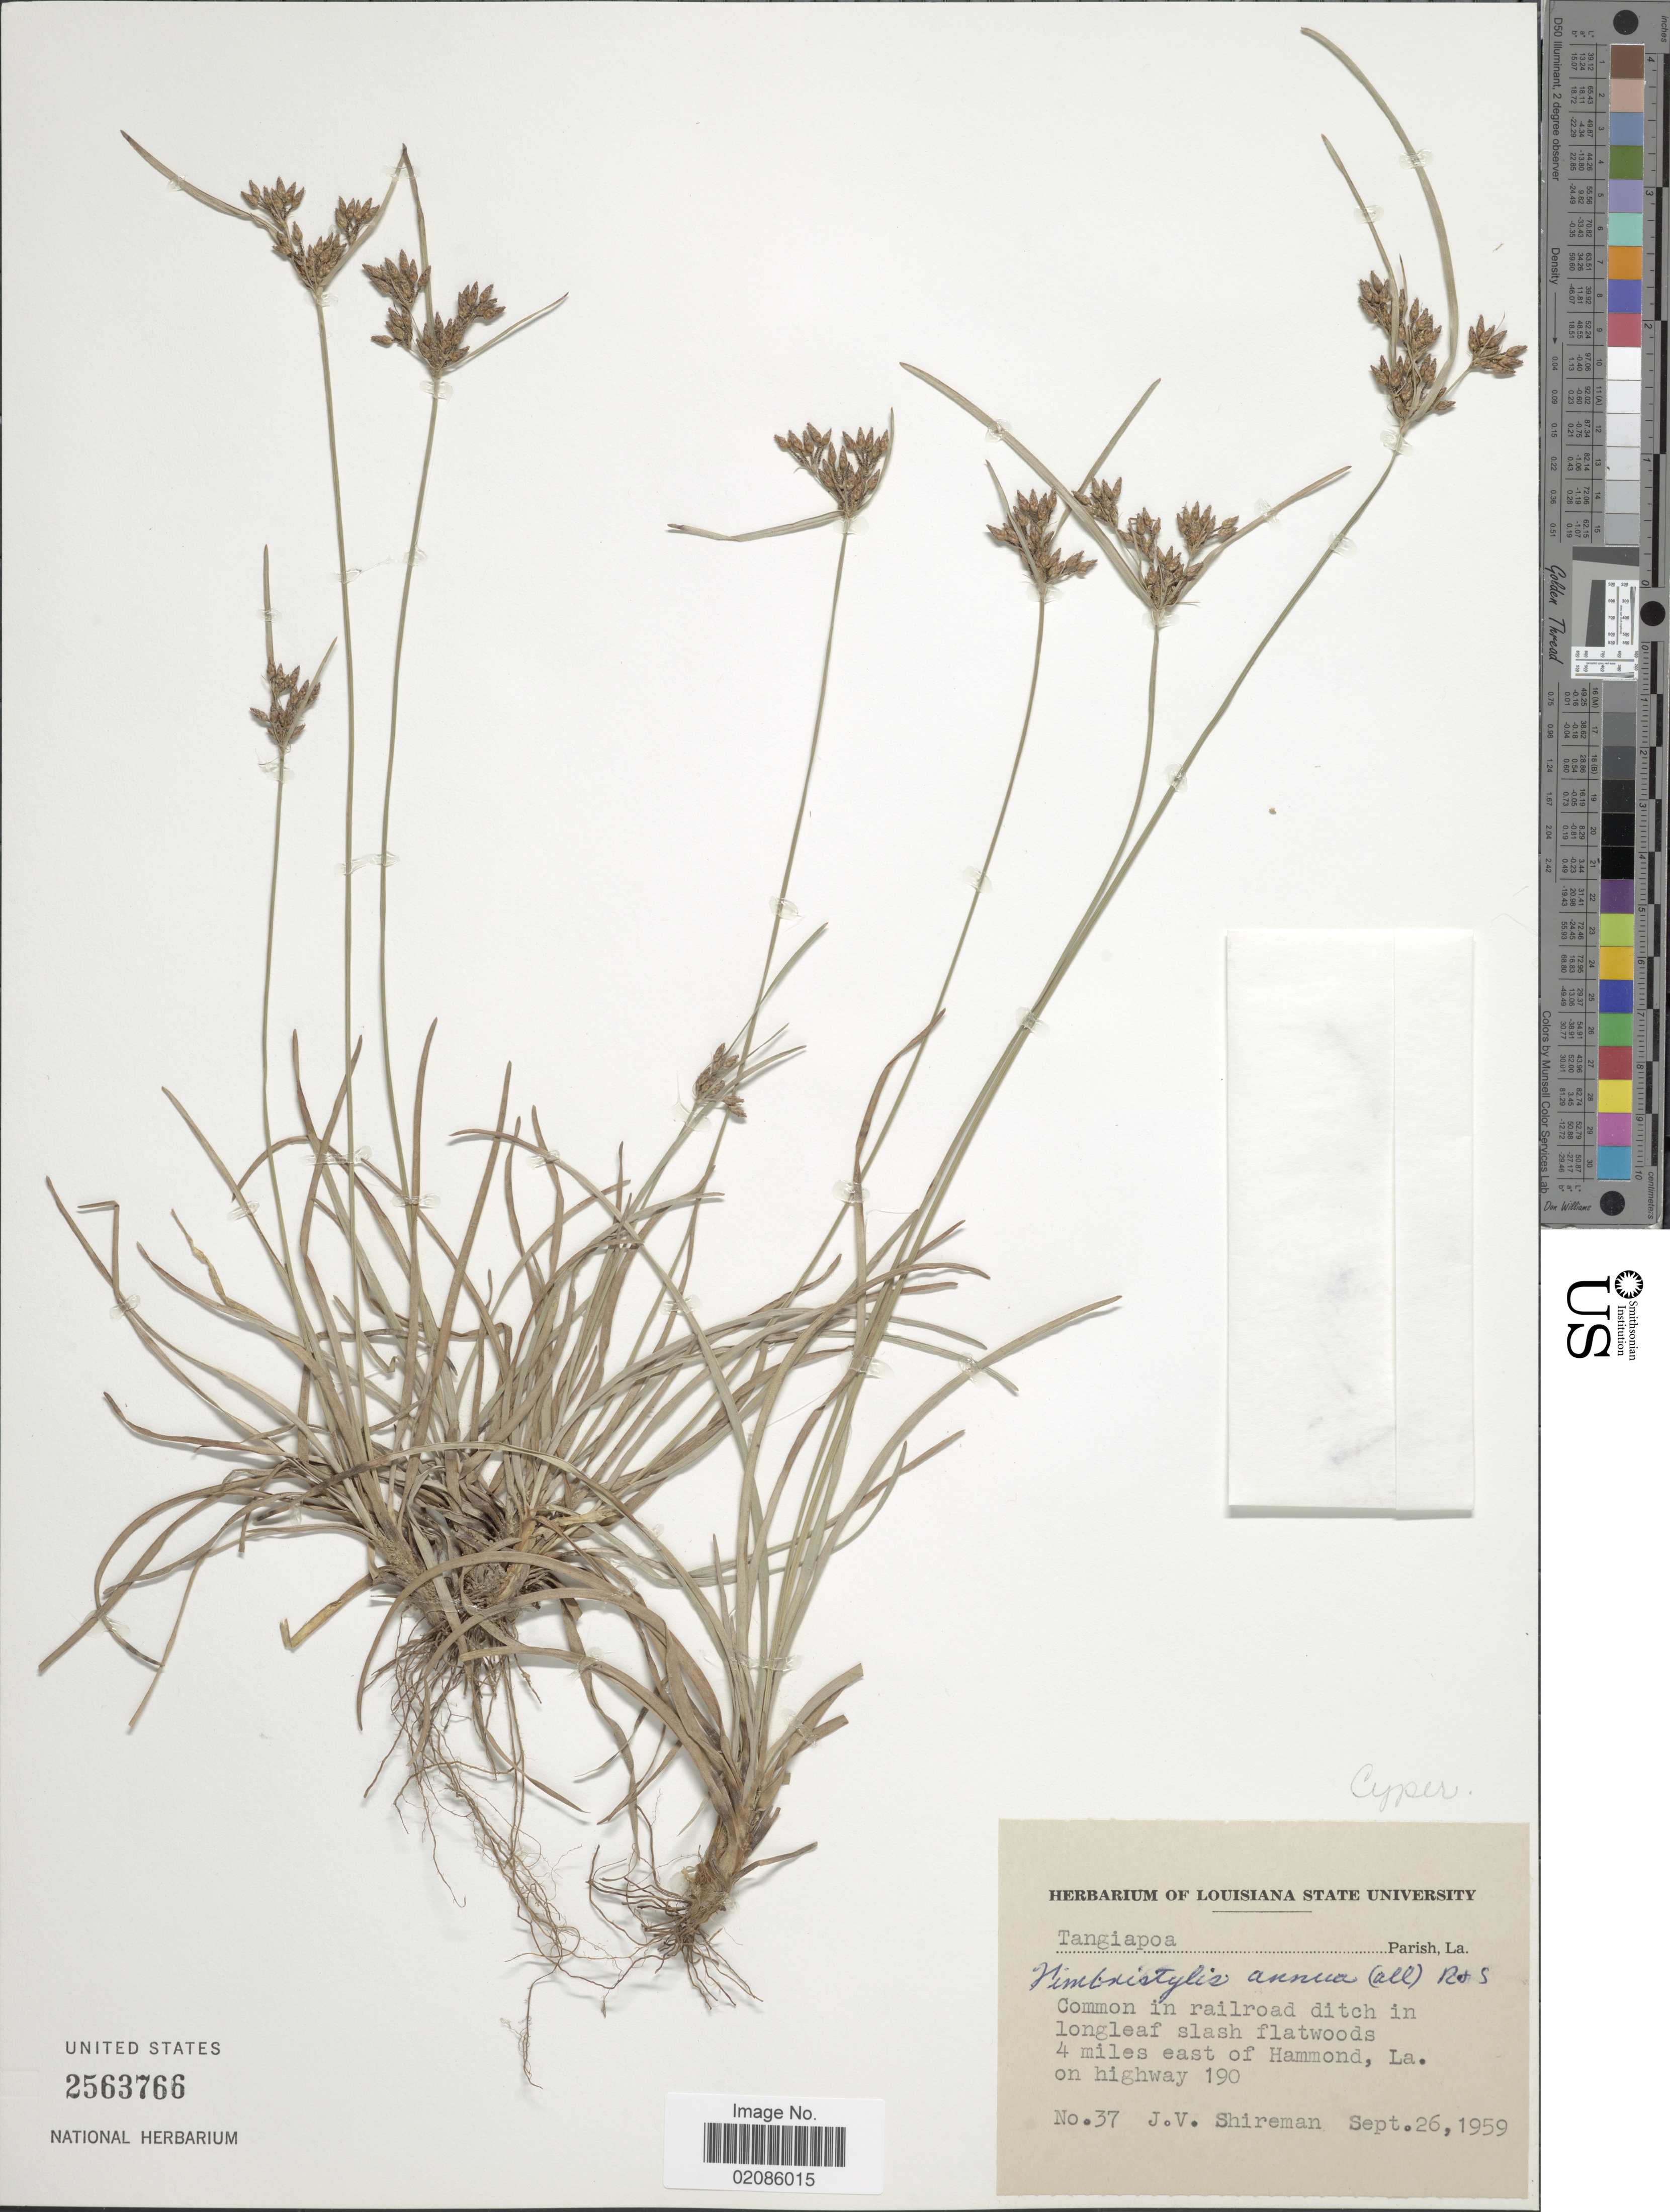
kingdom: Plantae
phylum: Tracheophyta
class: Liliopsida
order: Poales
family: Cyperaceae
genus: Fimbristylis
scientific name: Fimbristylis annua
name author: (All.) Roem. & Schult.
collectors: J. Shireman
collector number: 37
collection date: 1959-09-26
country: United States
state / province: Louisiana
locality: Tangiapoa Parish, La. 4 miles east of Hammond, La. on highway 190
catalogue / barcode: US 2563766